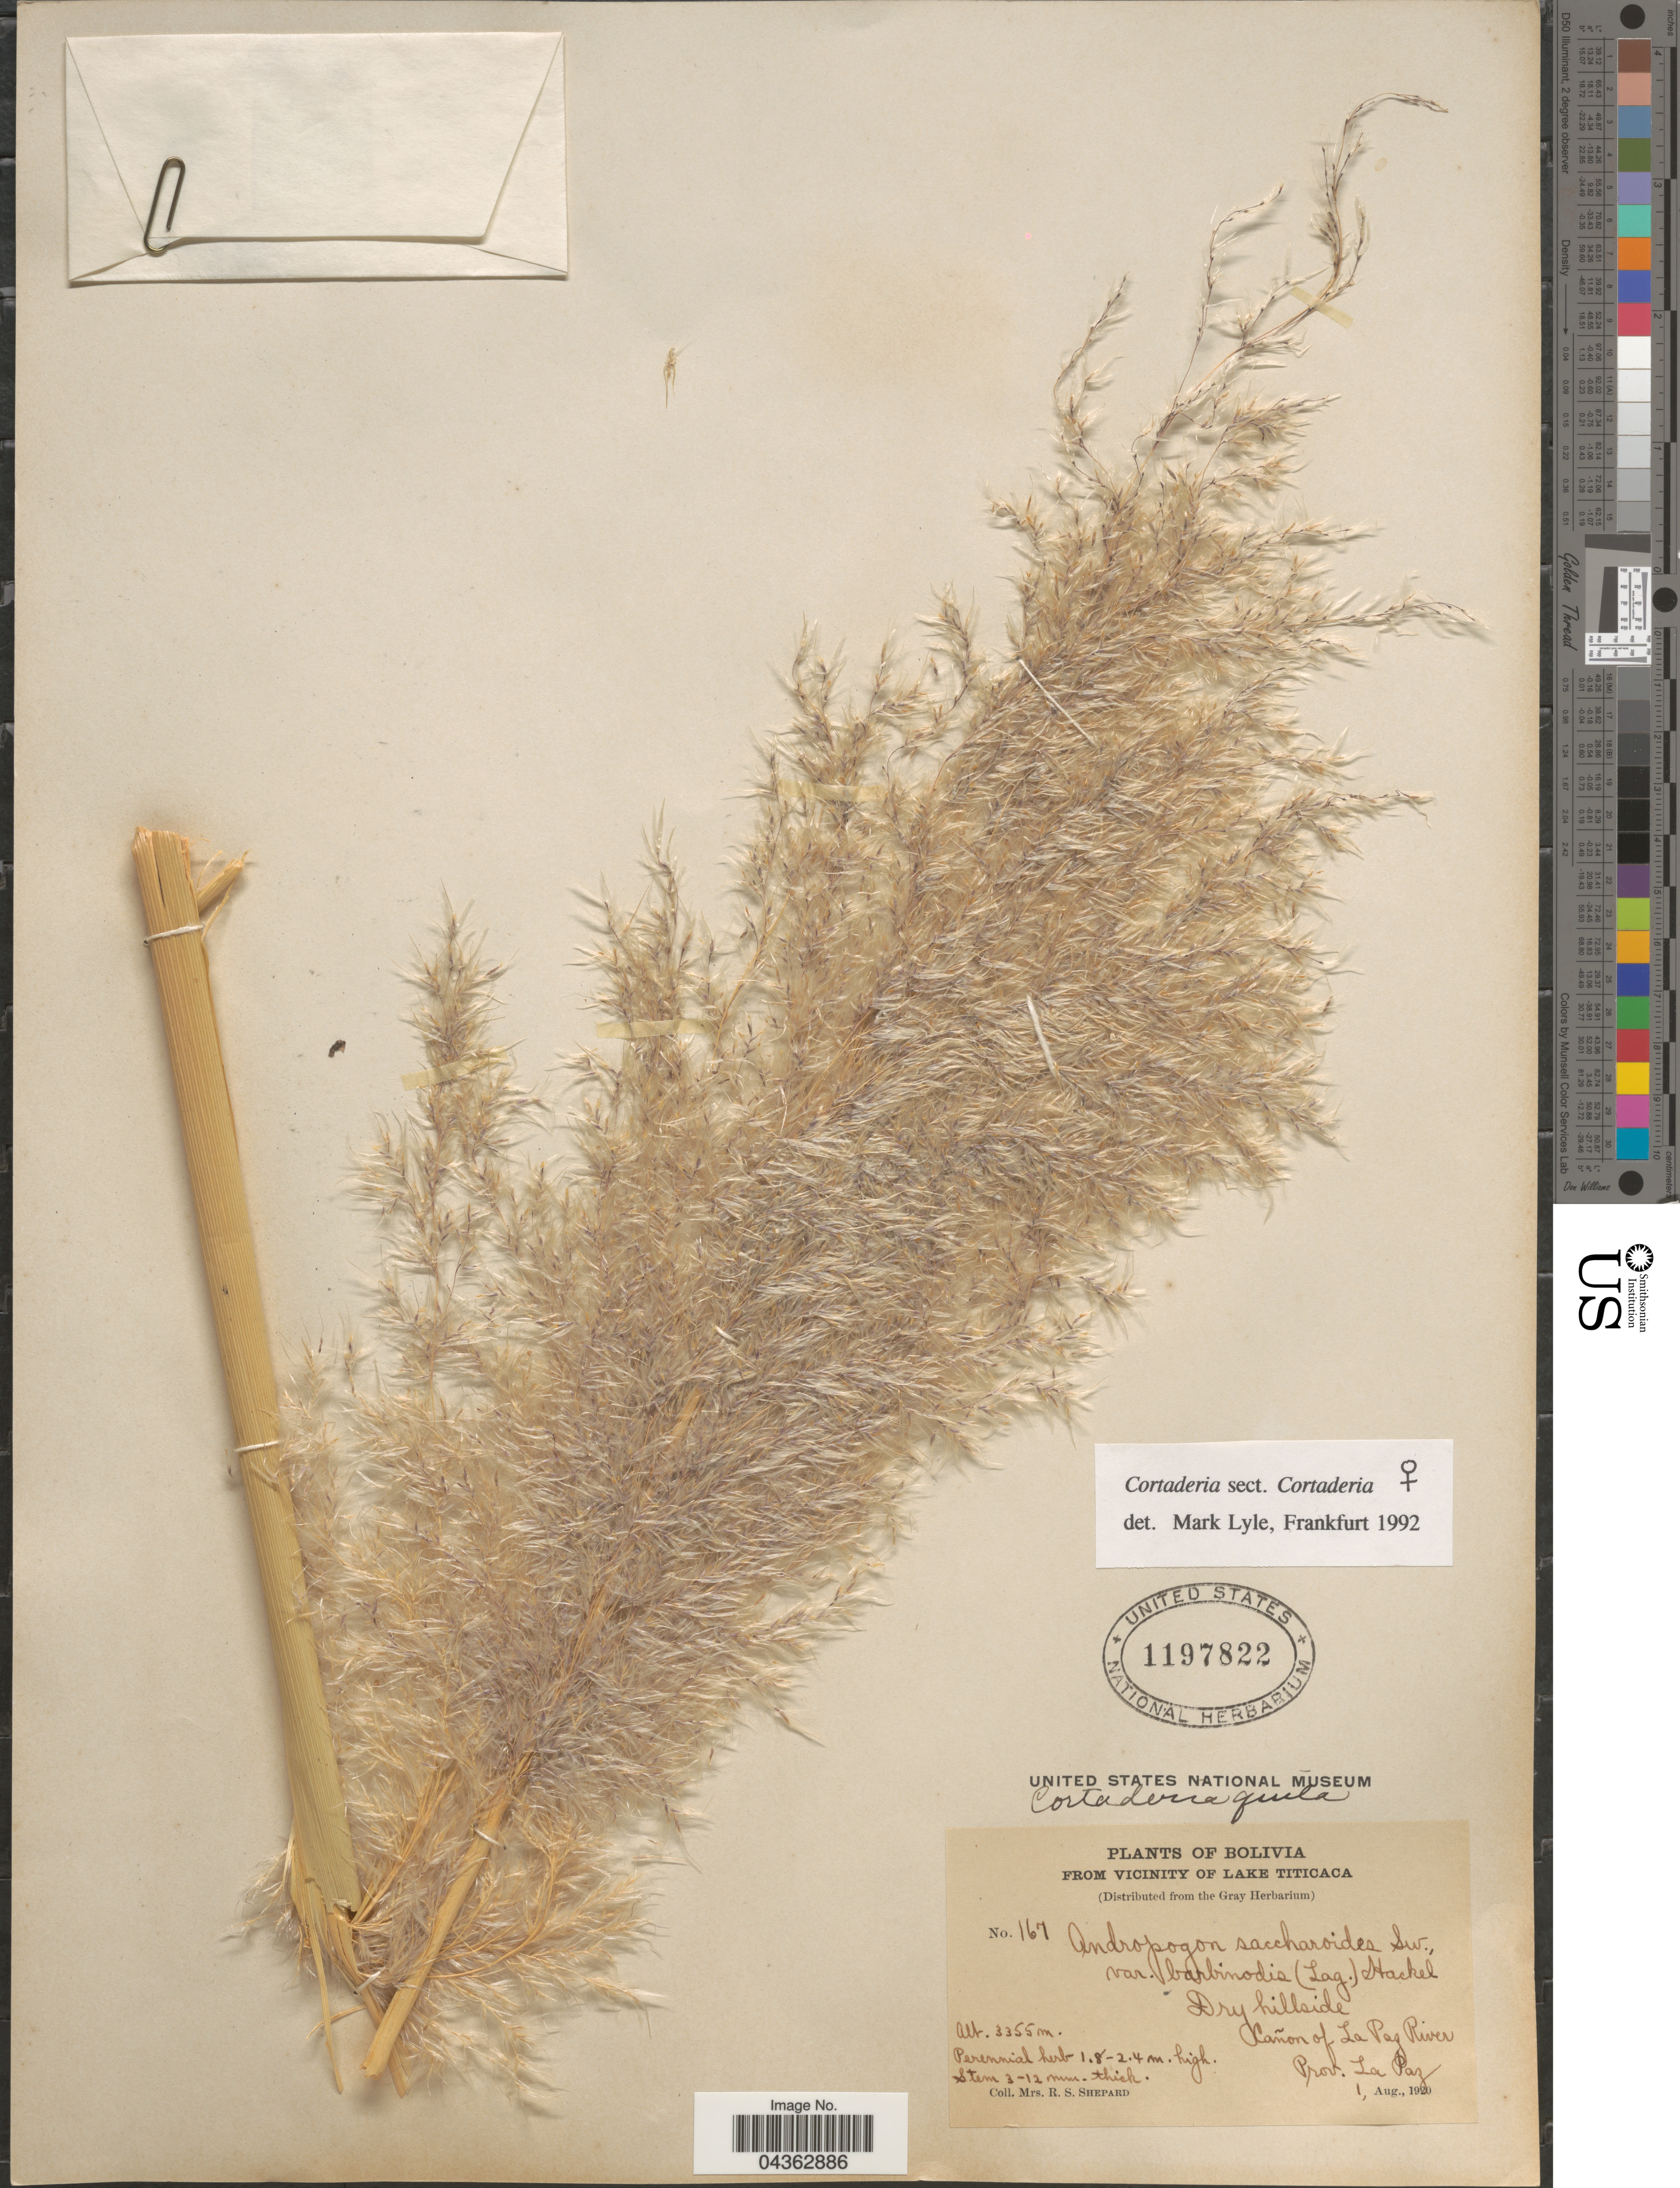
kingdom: Plantae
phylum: Tracheophyta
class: Liliopsida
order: Poales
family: Poaceae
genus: Cortaderia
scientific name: Cortaderia speciosa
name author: (Nees) Stapf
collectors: R. Shepard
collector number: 167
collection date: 1920-08-01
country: Bolivia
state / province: La Paz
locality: Vicinity of Lake Titicaca. Cañon of La Paz River.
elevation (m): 3355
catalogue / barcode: US 1197822